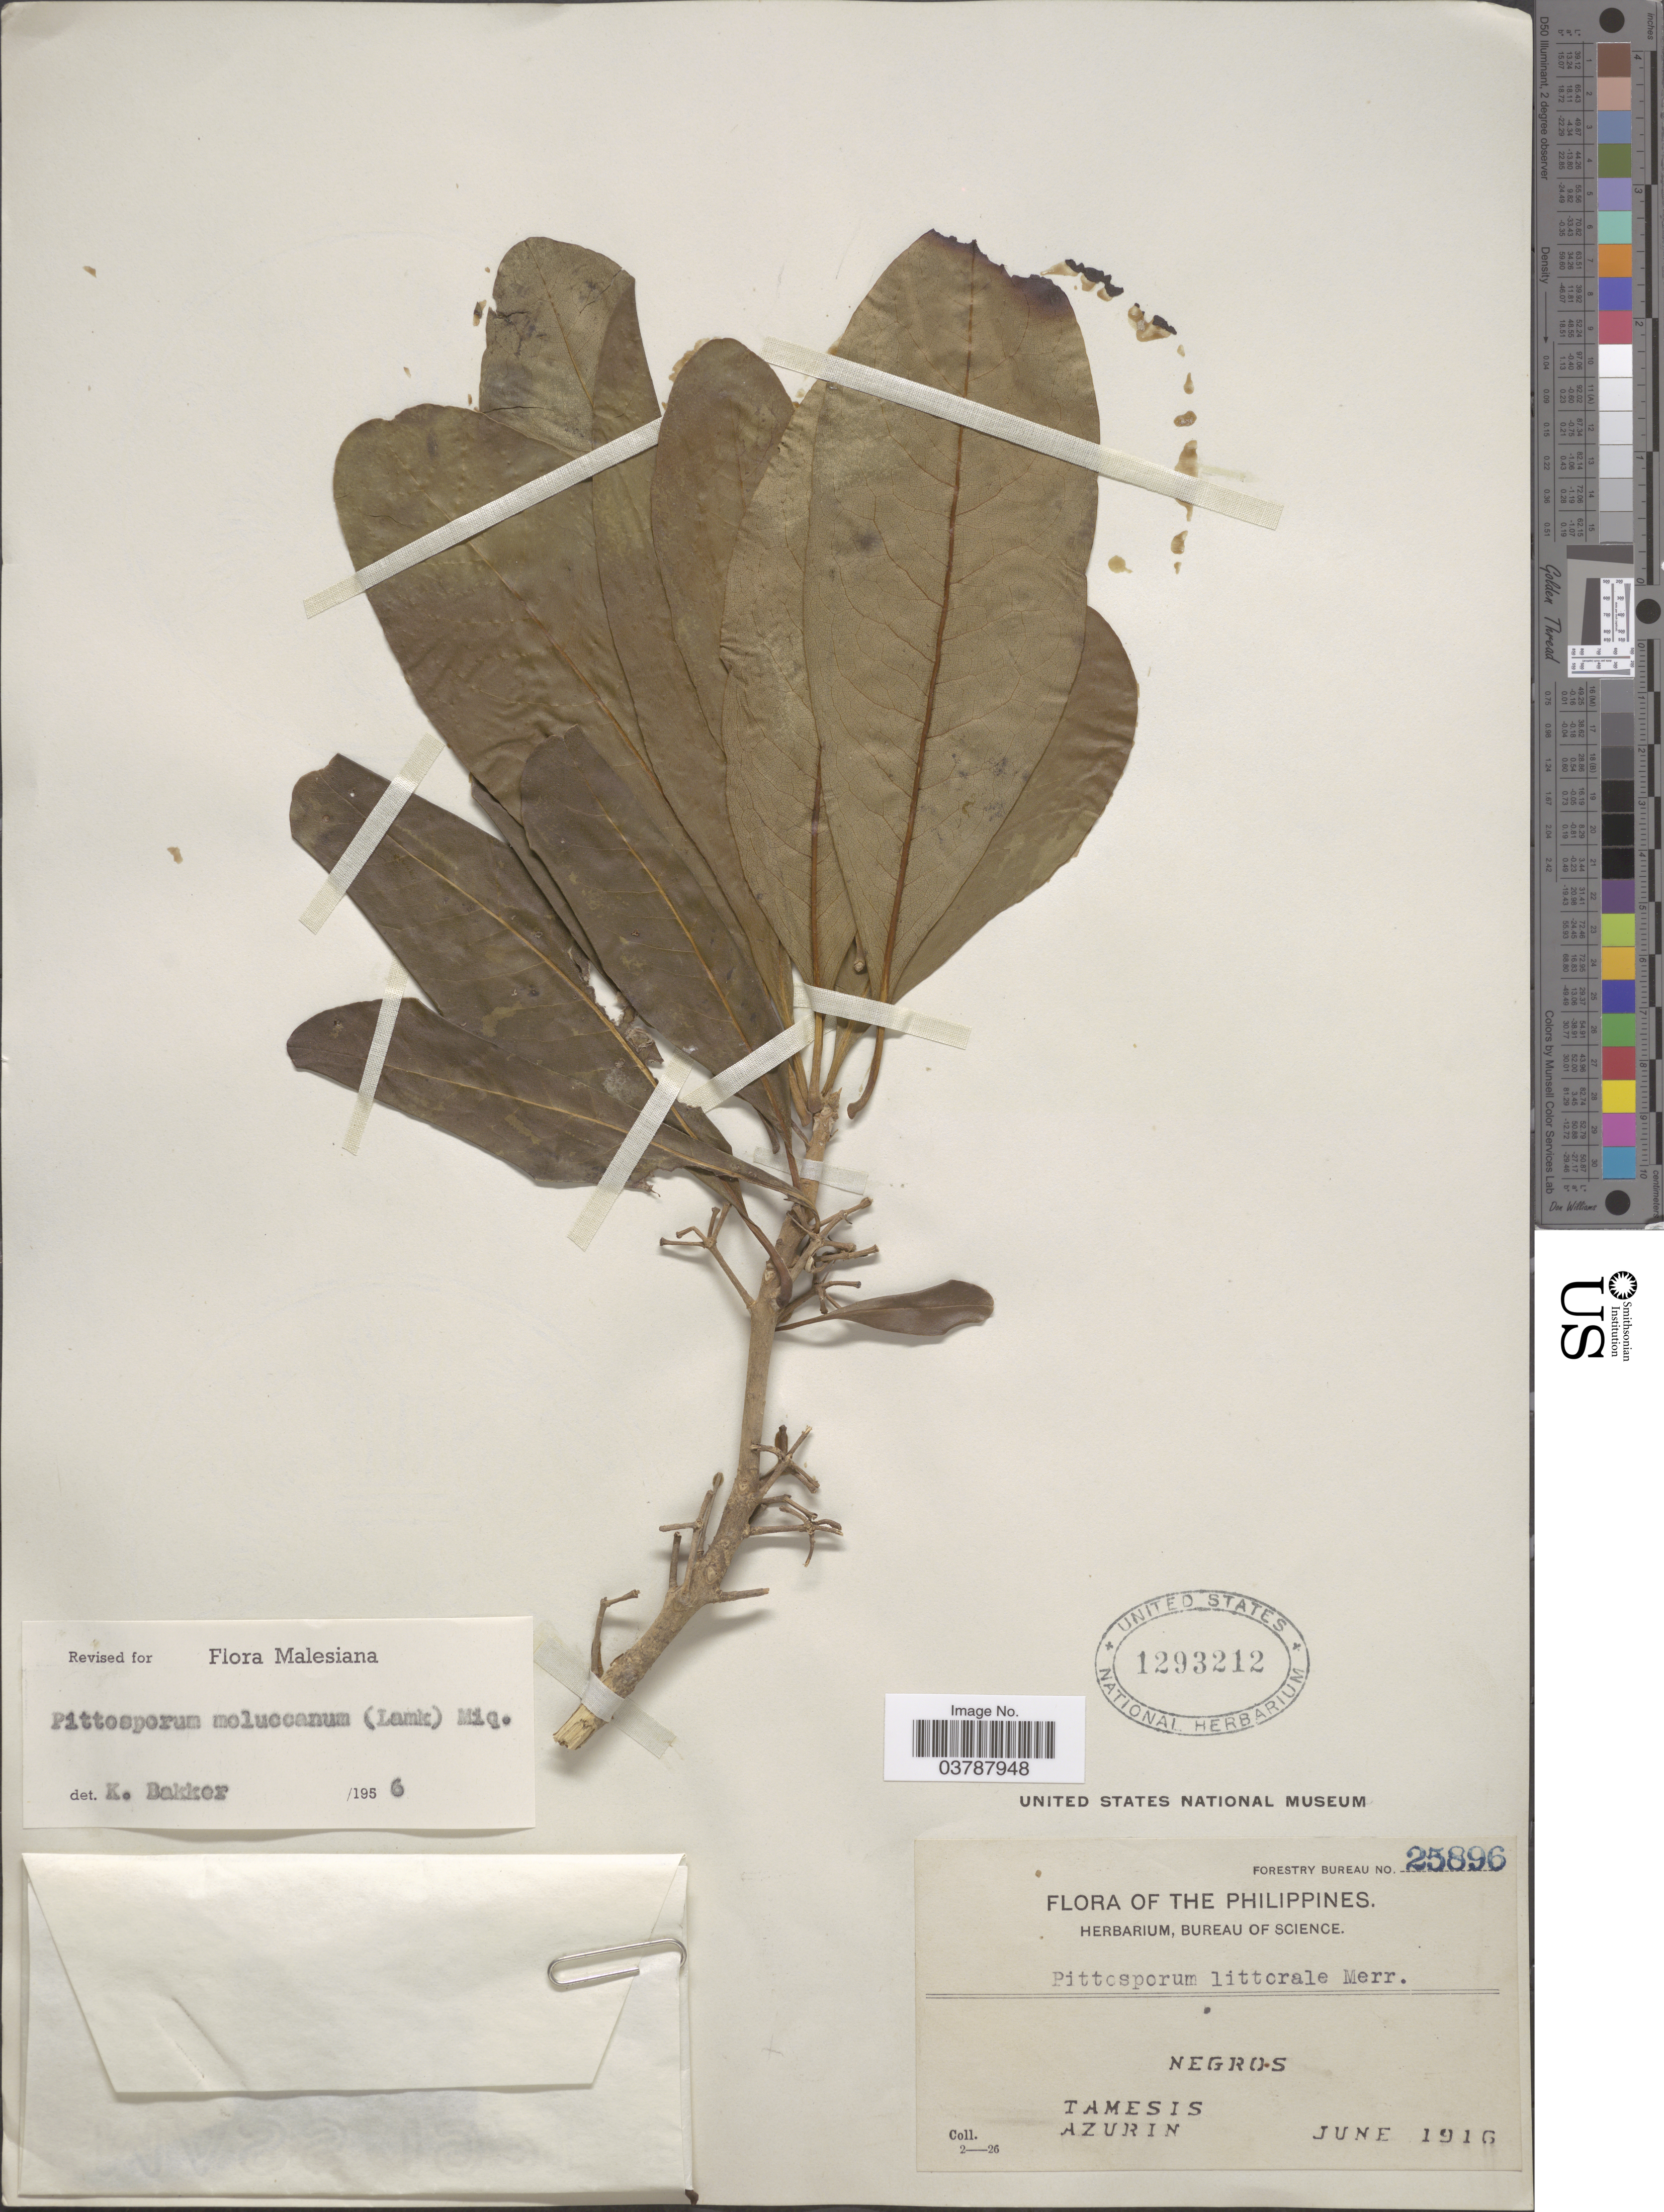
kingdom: Plantae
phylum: Tracheophyta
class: Magnoliopsida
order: Apiales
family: Pittosporaceae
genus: Pittosporum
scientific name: Pittosporum moluccanum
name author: (Lam.) Miq.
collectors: -. Tamesis & -. Azurin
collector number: Bureau of Science 25896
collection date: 1916-06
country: Philippines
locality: Negros.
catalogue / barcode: US 1293212